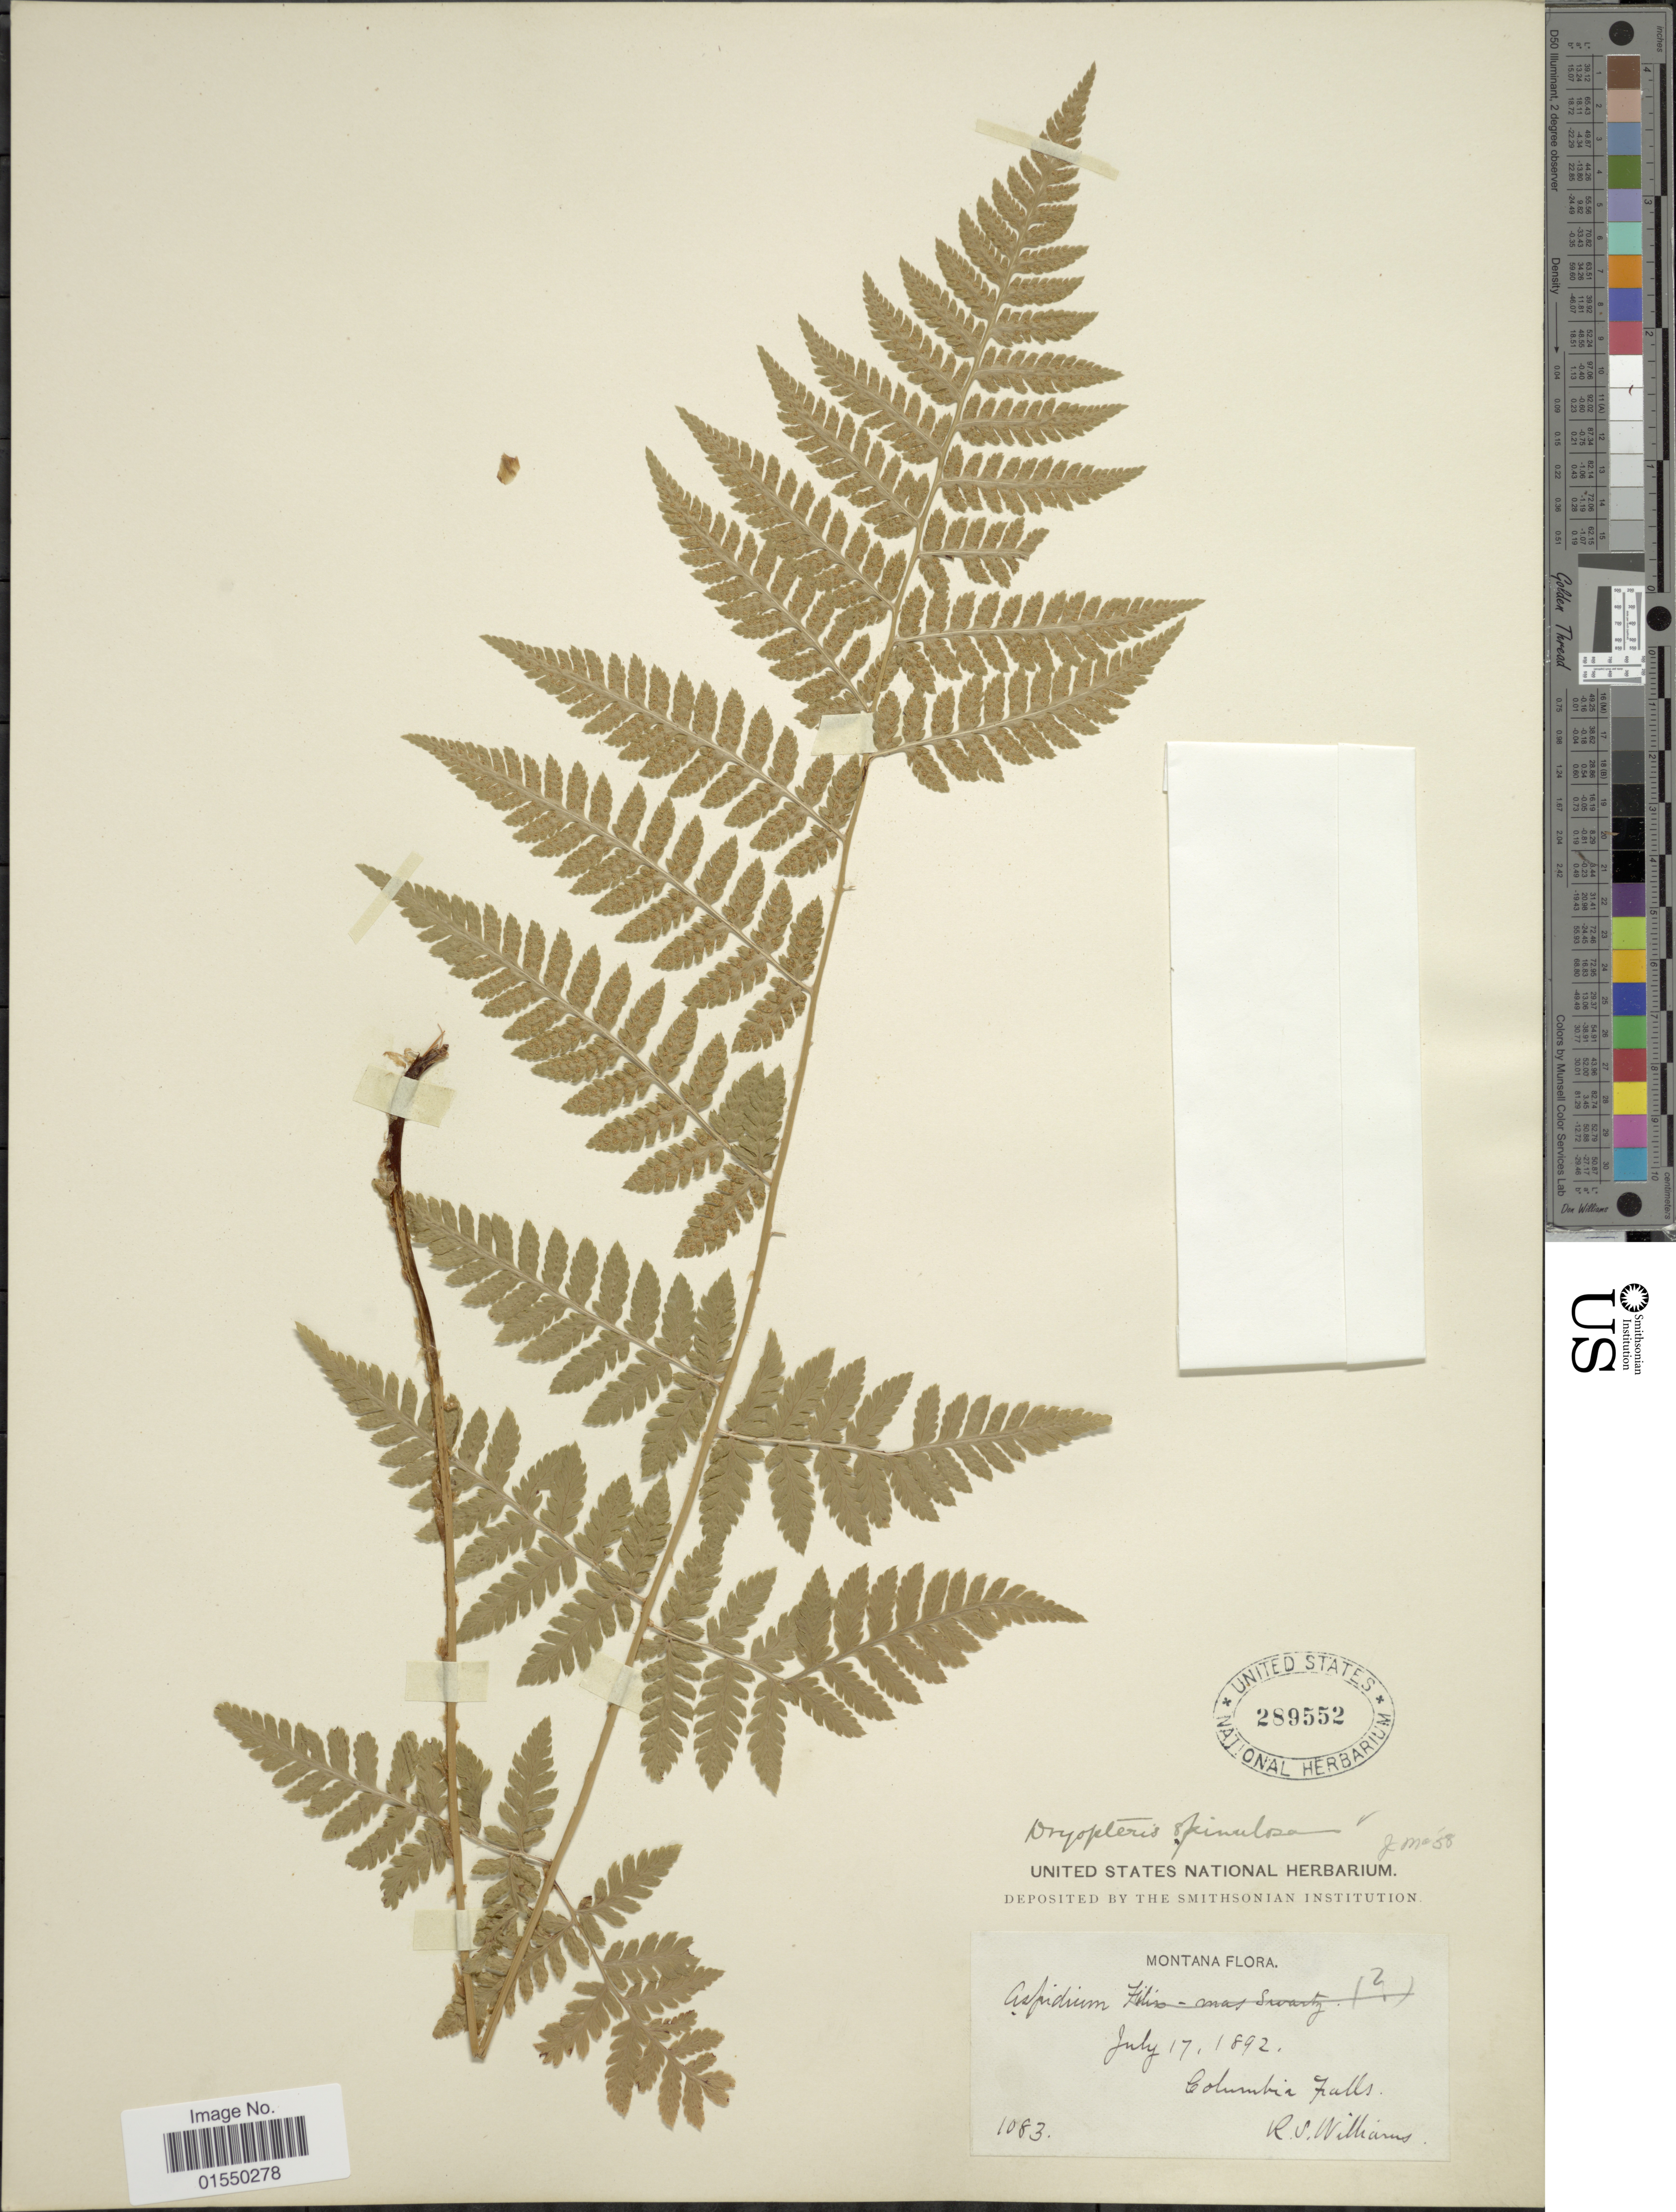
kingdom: Plantae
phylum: Tracheophyta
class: Polypodiopsida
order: Polypodiales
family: Dryopteridaceae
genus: Dryopteris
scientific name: Dryopteris carthusiana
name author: (Villars) H.P. Fuchs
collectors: R. S. Williams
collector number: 1083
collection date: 1892-07-17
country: United States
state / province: Montana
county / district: Flathead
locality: Columbia Falls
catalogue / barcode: US 289552